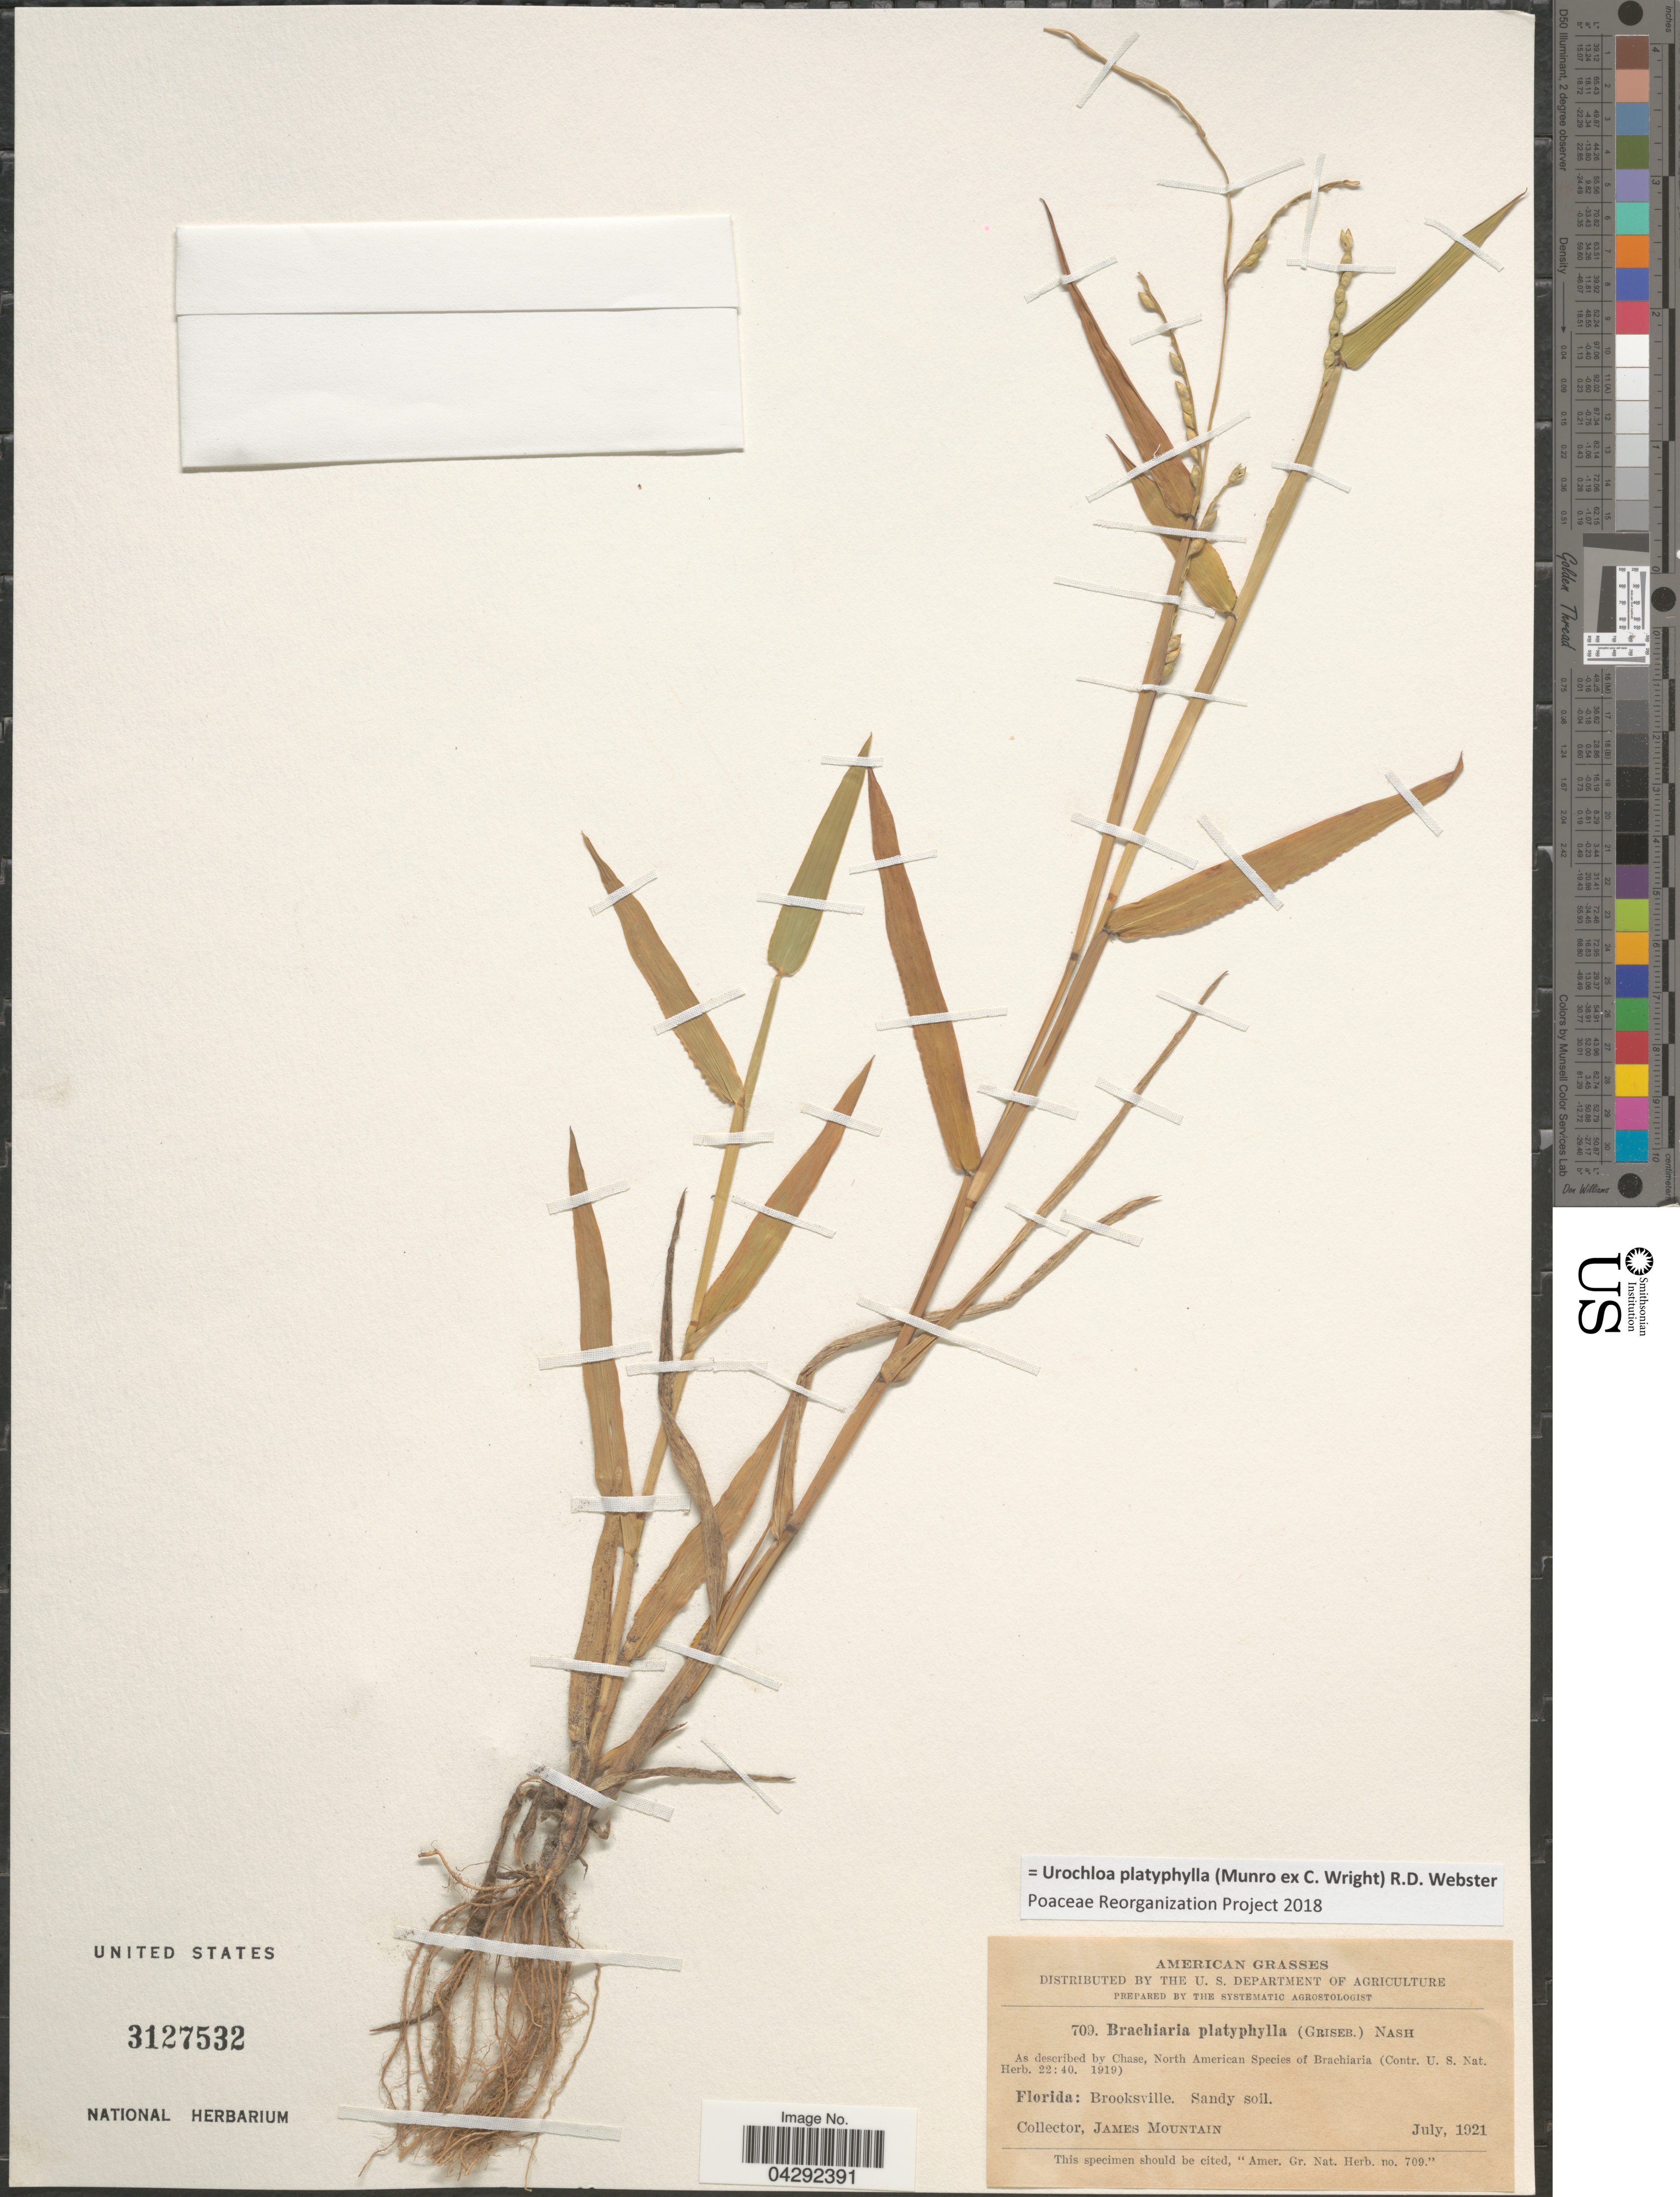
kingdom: Plantae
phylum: Tracheophyta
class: Liliopsida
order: Poales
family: Poaceae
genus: Urochloa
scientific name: Urochloa platyphylla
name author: (Munro ex C. Wright) R.D. Webster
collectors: J. Mountain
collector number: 709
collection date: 1921-07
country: United States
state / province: Florida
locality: Brooksville.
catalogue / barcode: US 3127532